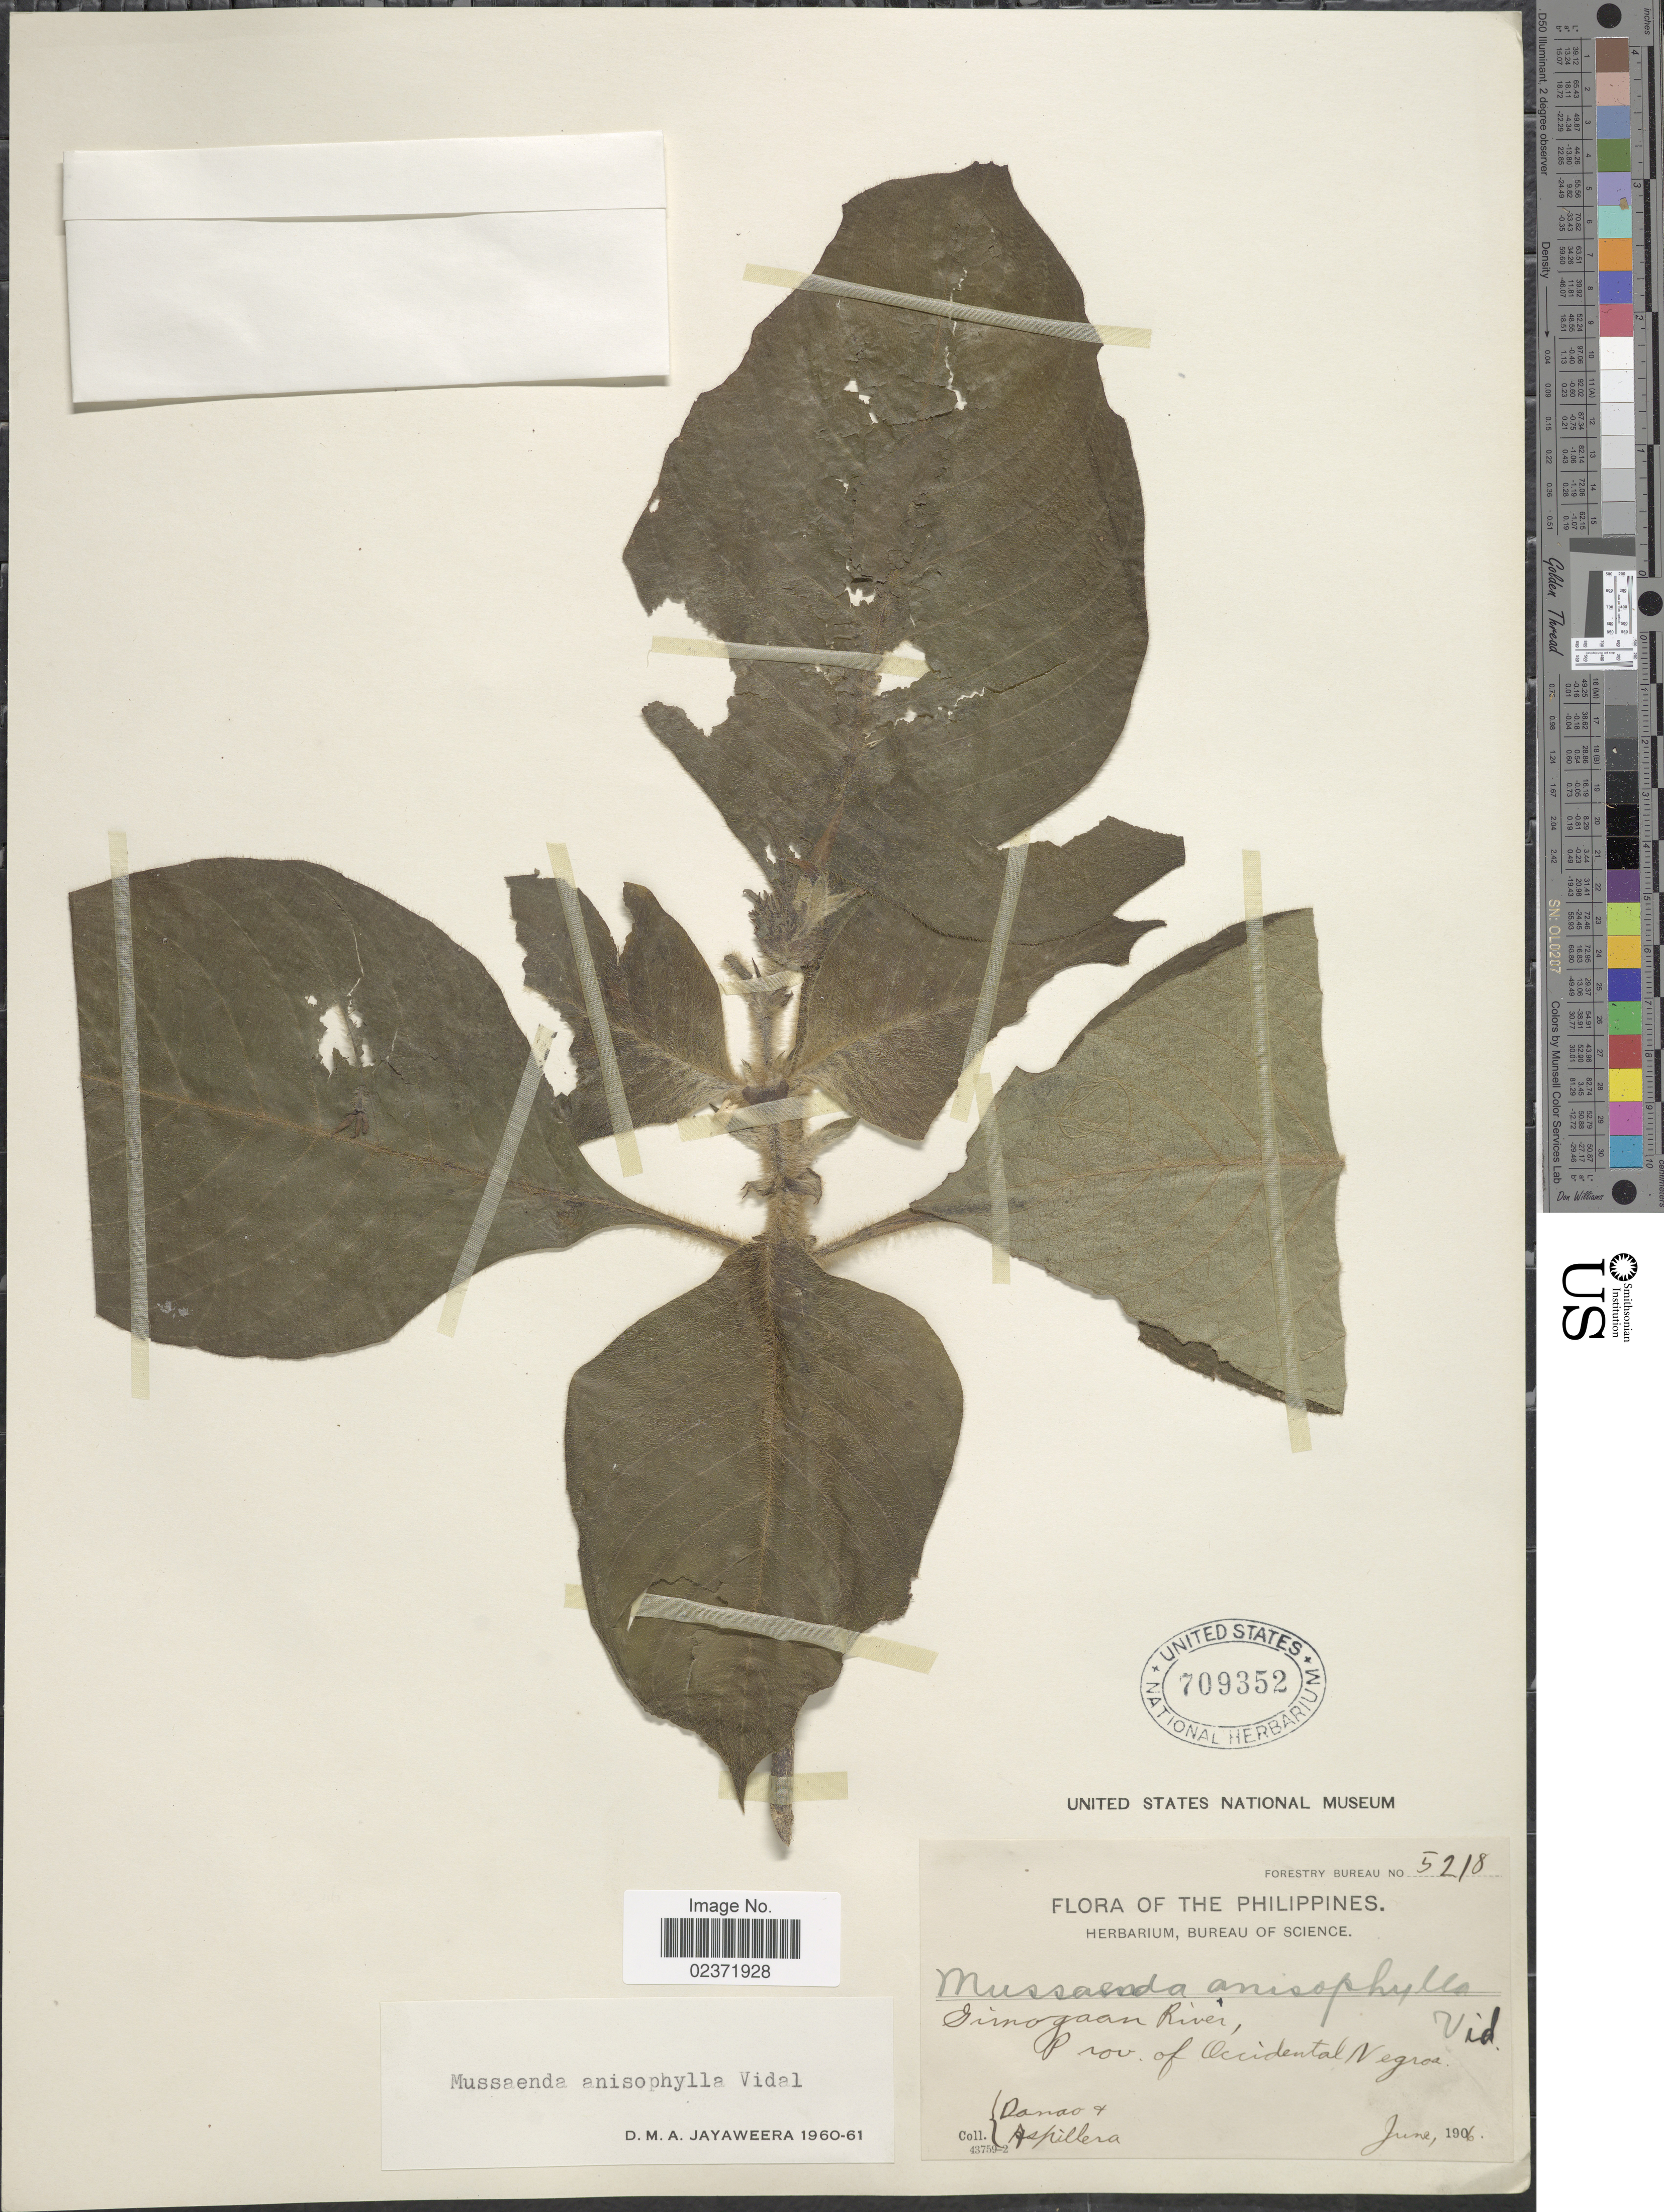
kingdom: Plantae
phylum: Tracheophyta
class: Magnoliopsida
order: Gentianales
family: Rubiaceae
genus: Mussaenda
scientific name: Mussaenda anisophylla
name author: S. Vidal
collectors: F. Danao & Aspillera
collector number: Forestry Bureau 5218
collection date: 1906-06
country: Philippines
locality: Gimogon River, Negros Island.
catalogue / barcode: US 709352